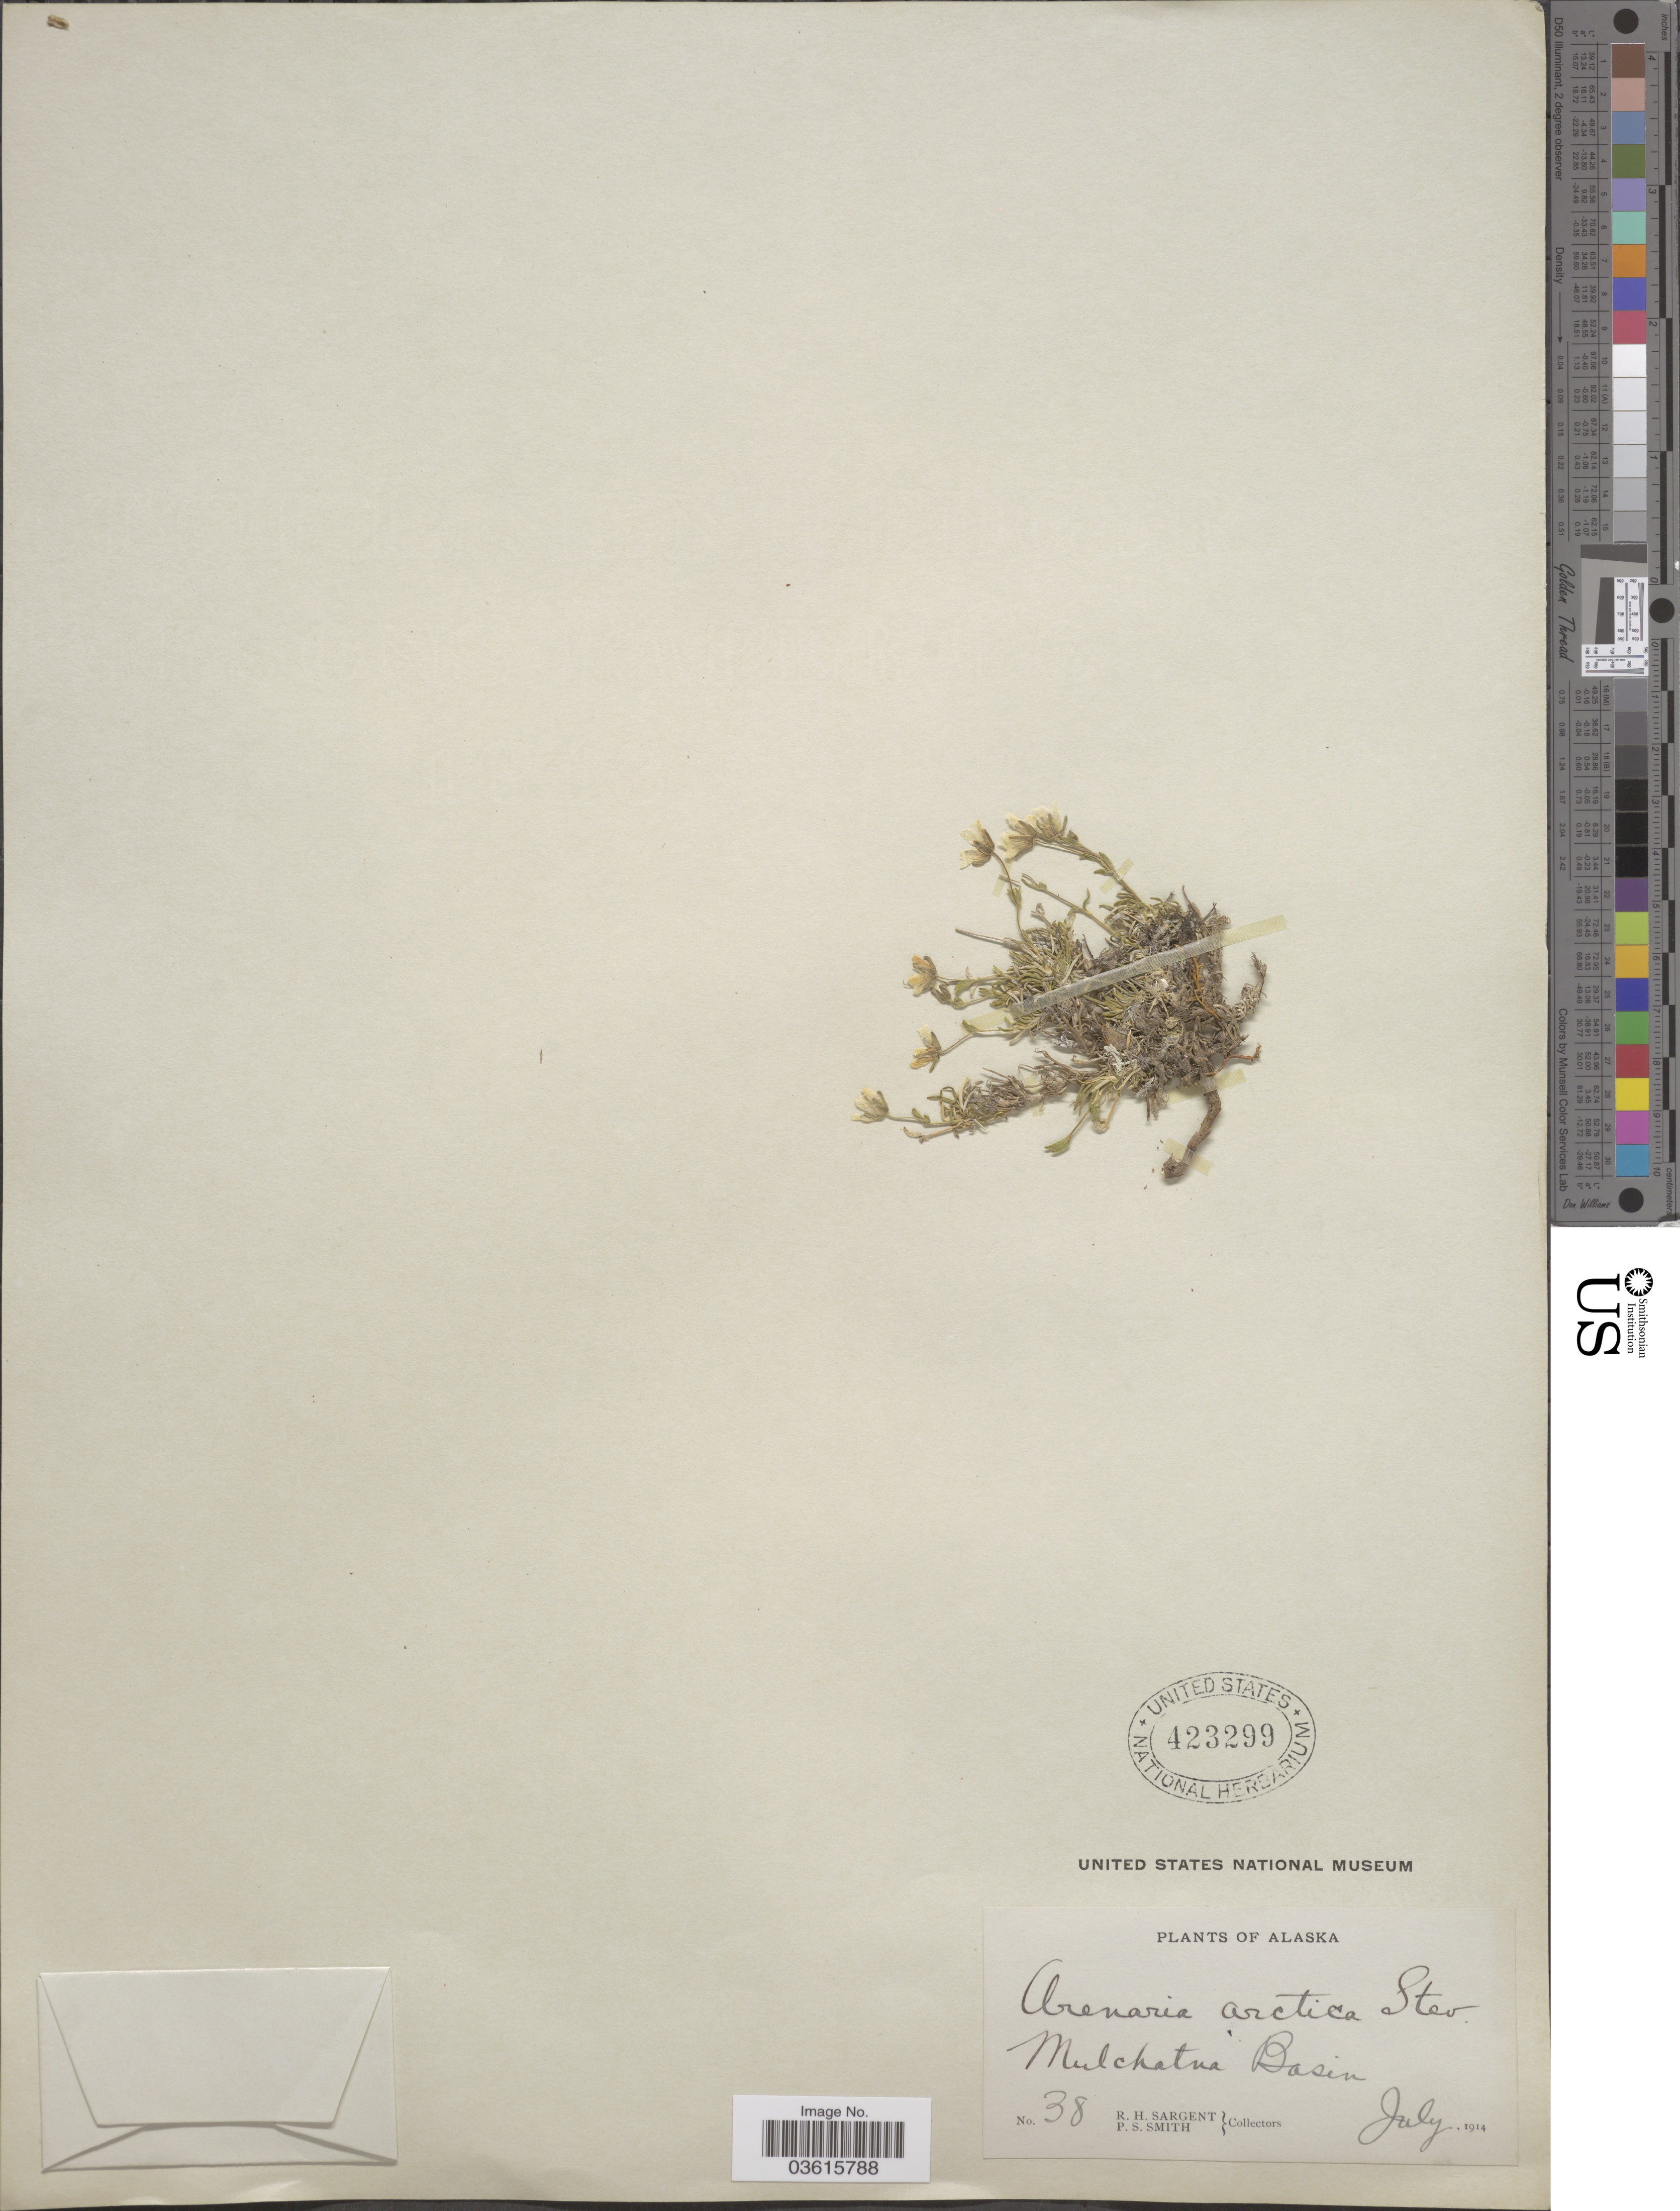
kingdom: Plantae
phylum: Tracheophyta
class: Magnoliopsida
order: Caryophyllales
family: Caryophyllaceae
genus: Cherleria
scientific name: Cherleria arctica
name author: (Steven ex Ser.) A.J. Moore & Dillenb.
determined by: Strong, M. T., (US), Smithsonian Institution - National Museum of Natural History (UNITED STATES)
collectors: R. Sargent & P. Smith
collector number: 38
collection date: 1914-07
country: United States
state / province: Alaska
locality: Mulchatna Basin.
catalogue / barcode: US 423299